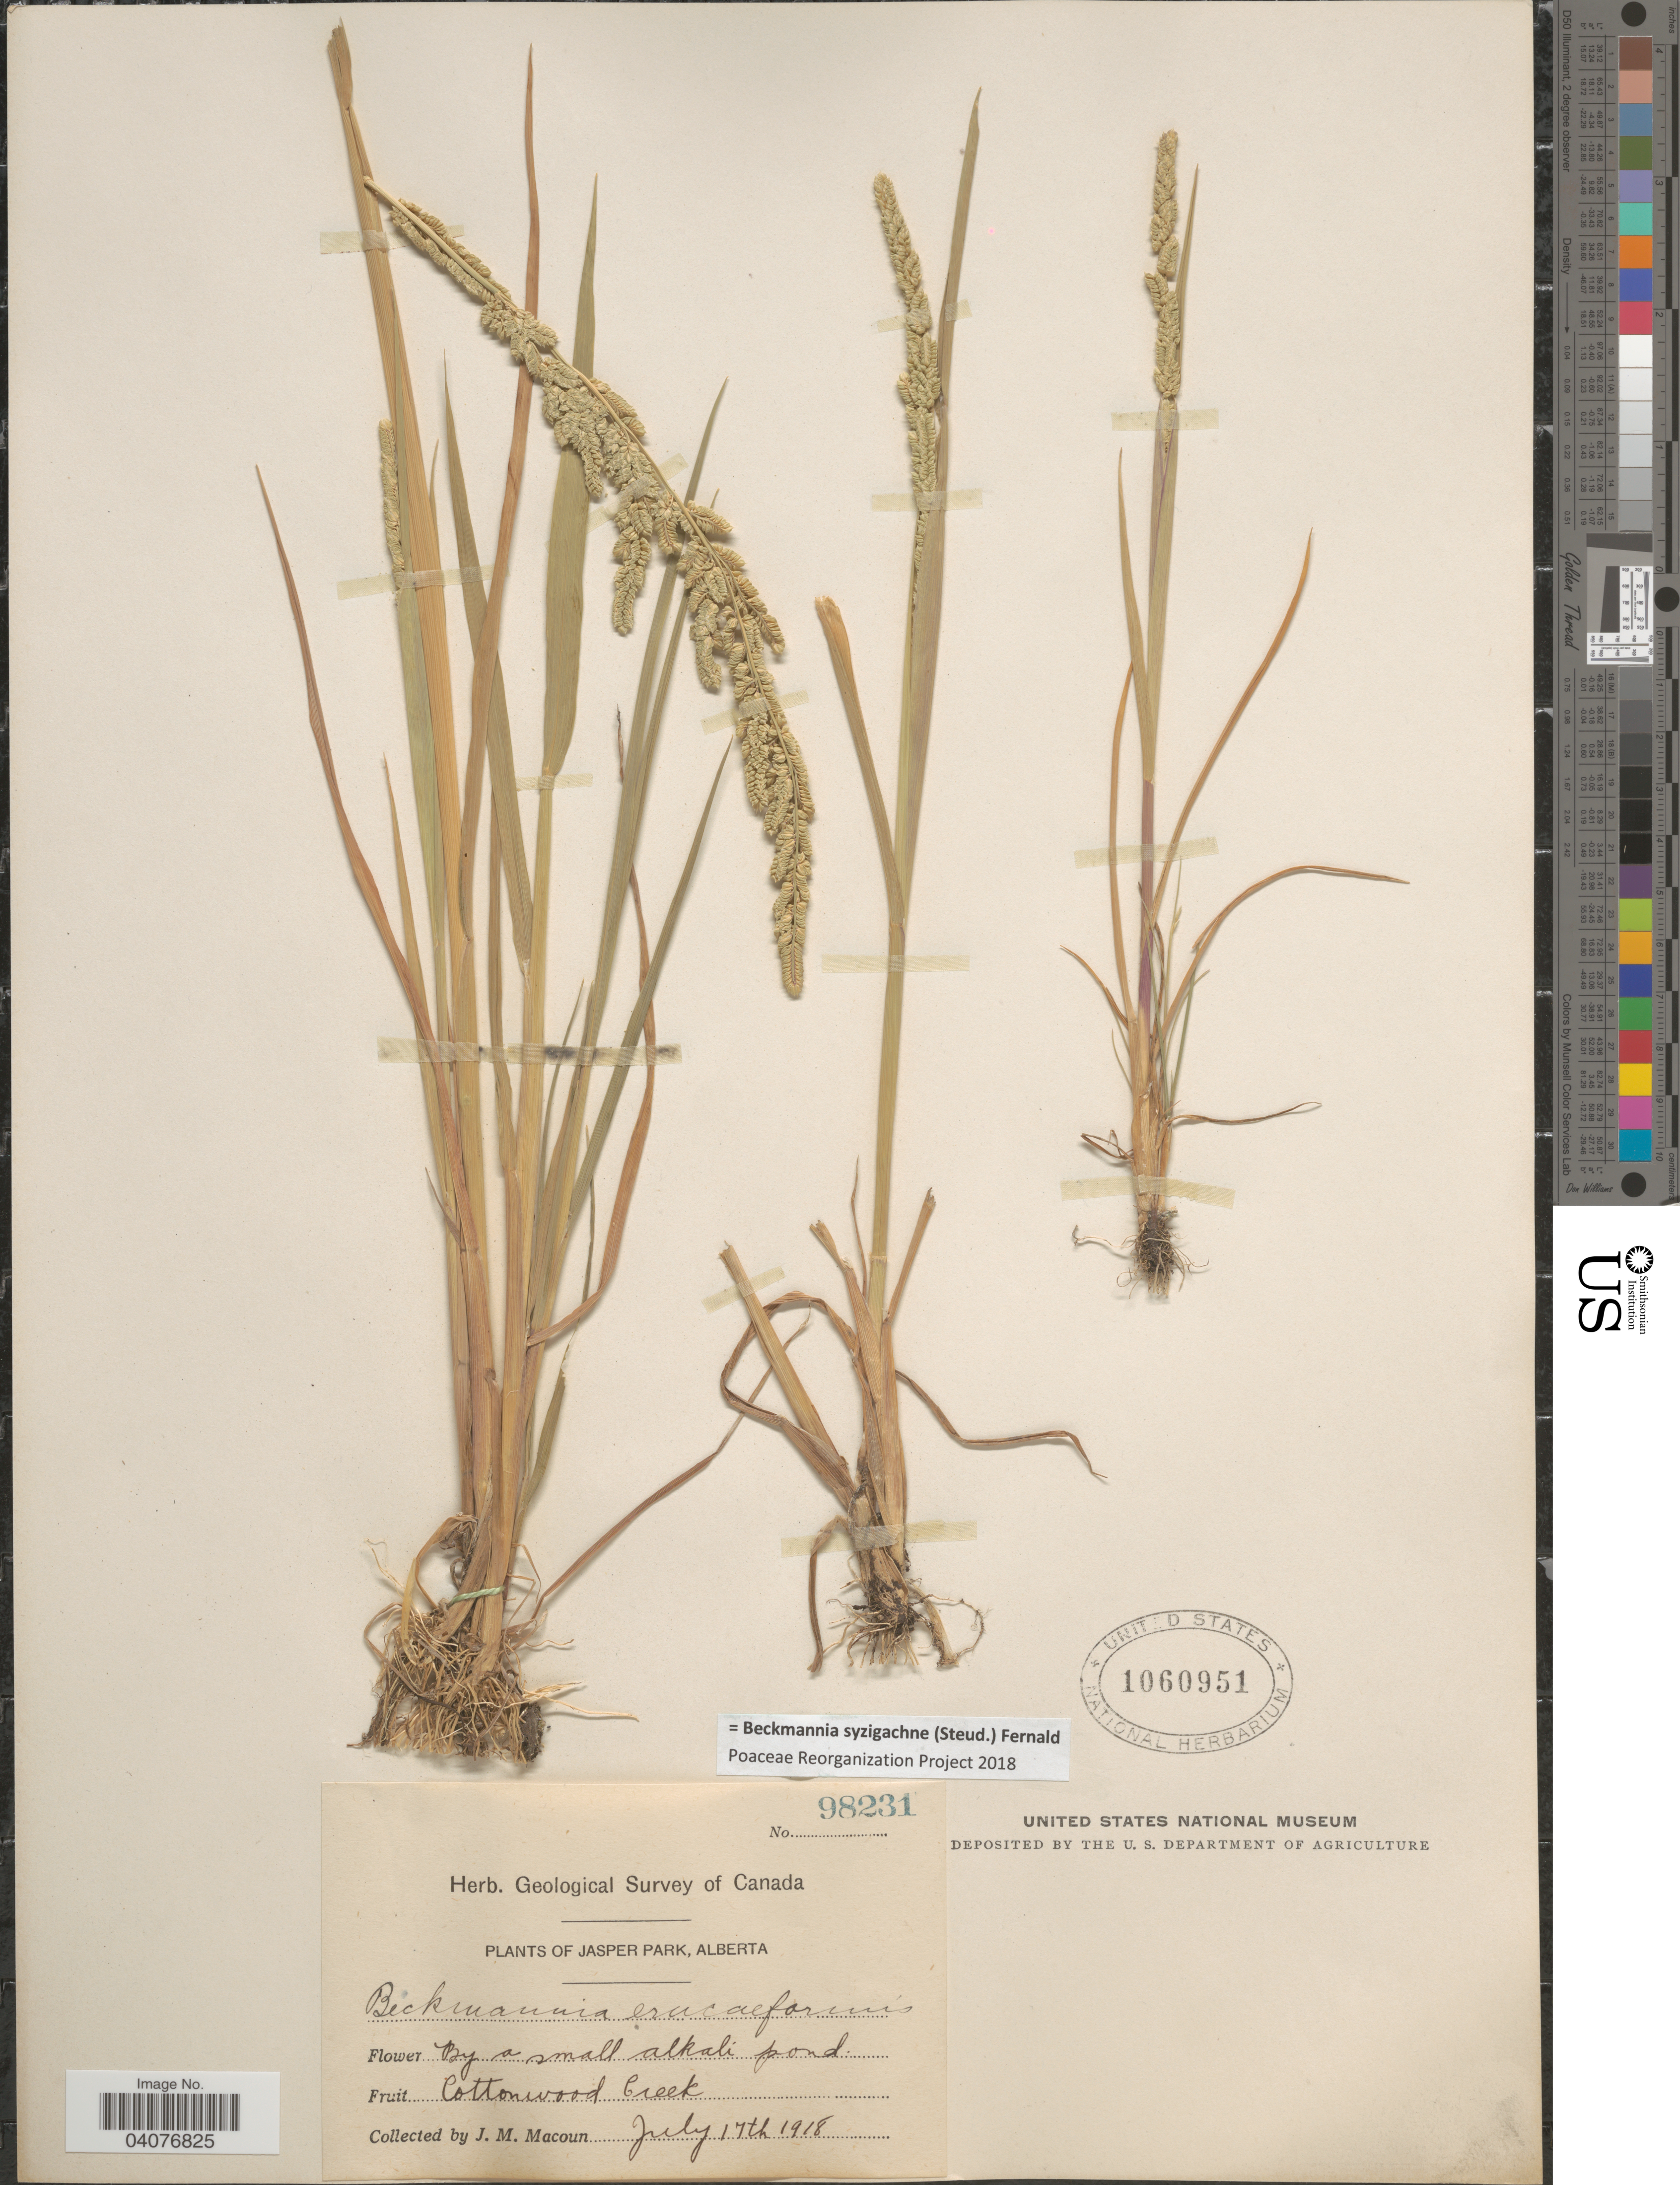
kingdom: Plantae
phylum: Tracheophyta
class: Liliopsida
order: Poales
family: Poaceae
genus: Beckmannia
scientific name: Beckmannia syzigachne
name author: (Steud.) Fernald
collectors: J. M. Macoun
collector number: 98231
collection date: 1918-07-17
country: Canada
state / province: Alberta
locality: Herb. Geological Survey of Canada. Jasper Park. Cottonwood Creek.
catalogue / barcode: US 1060951